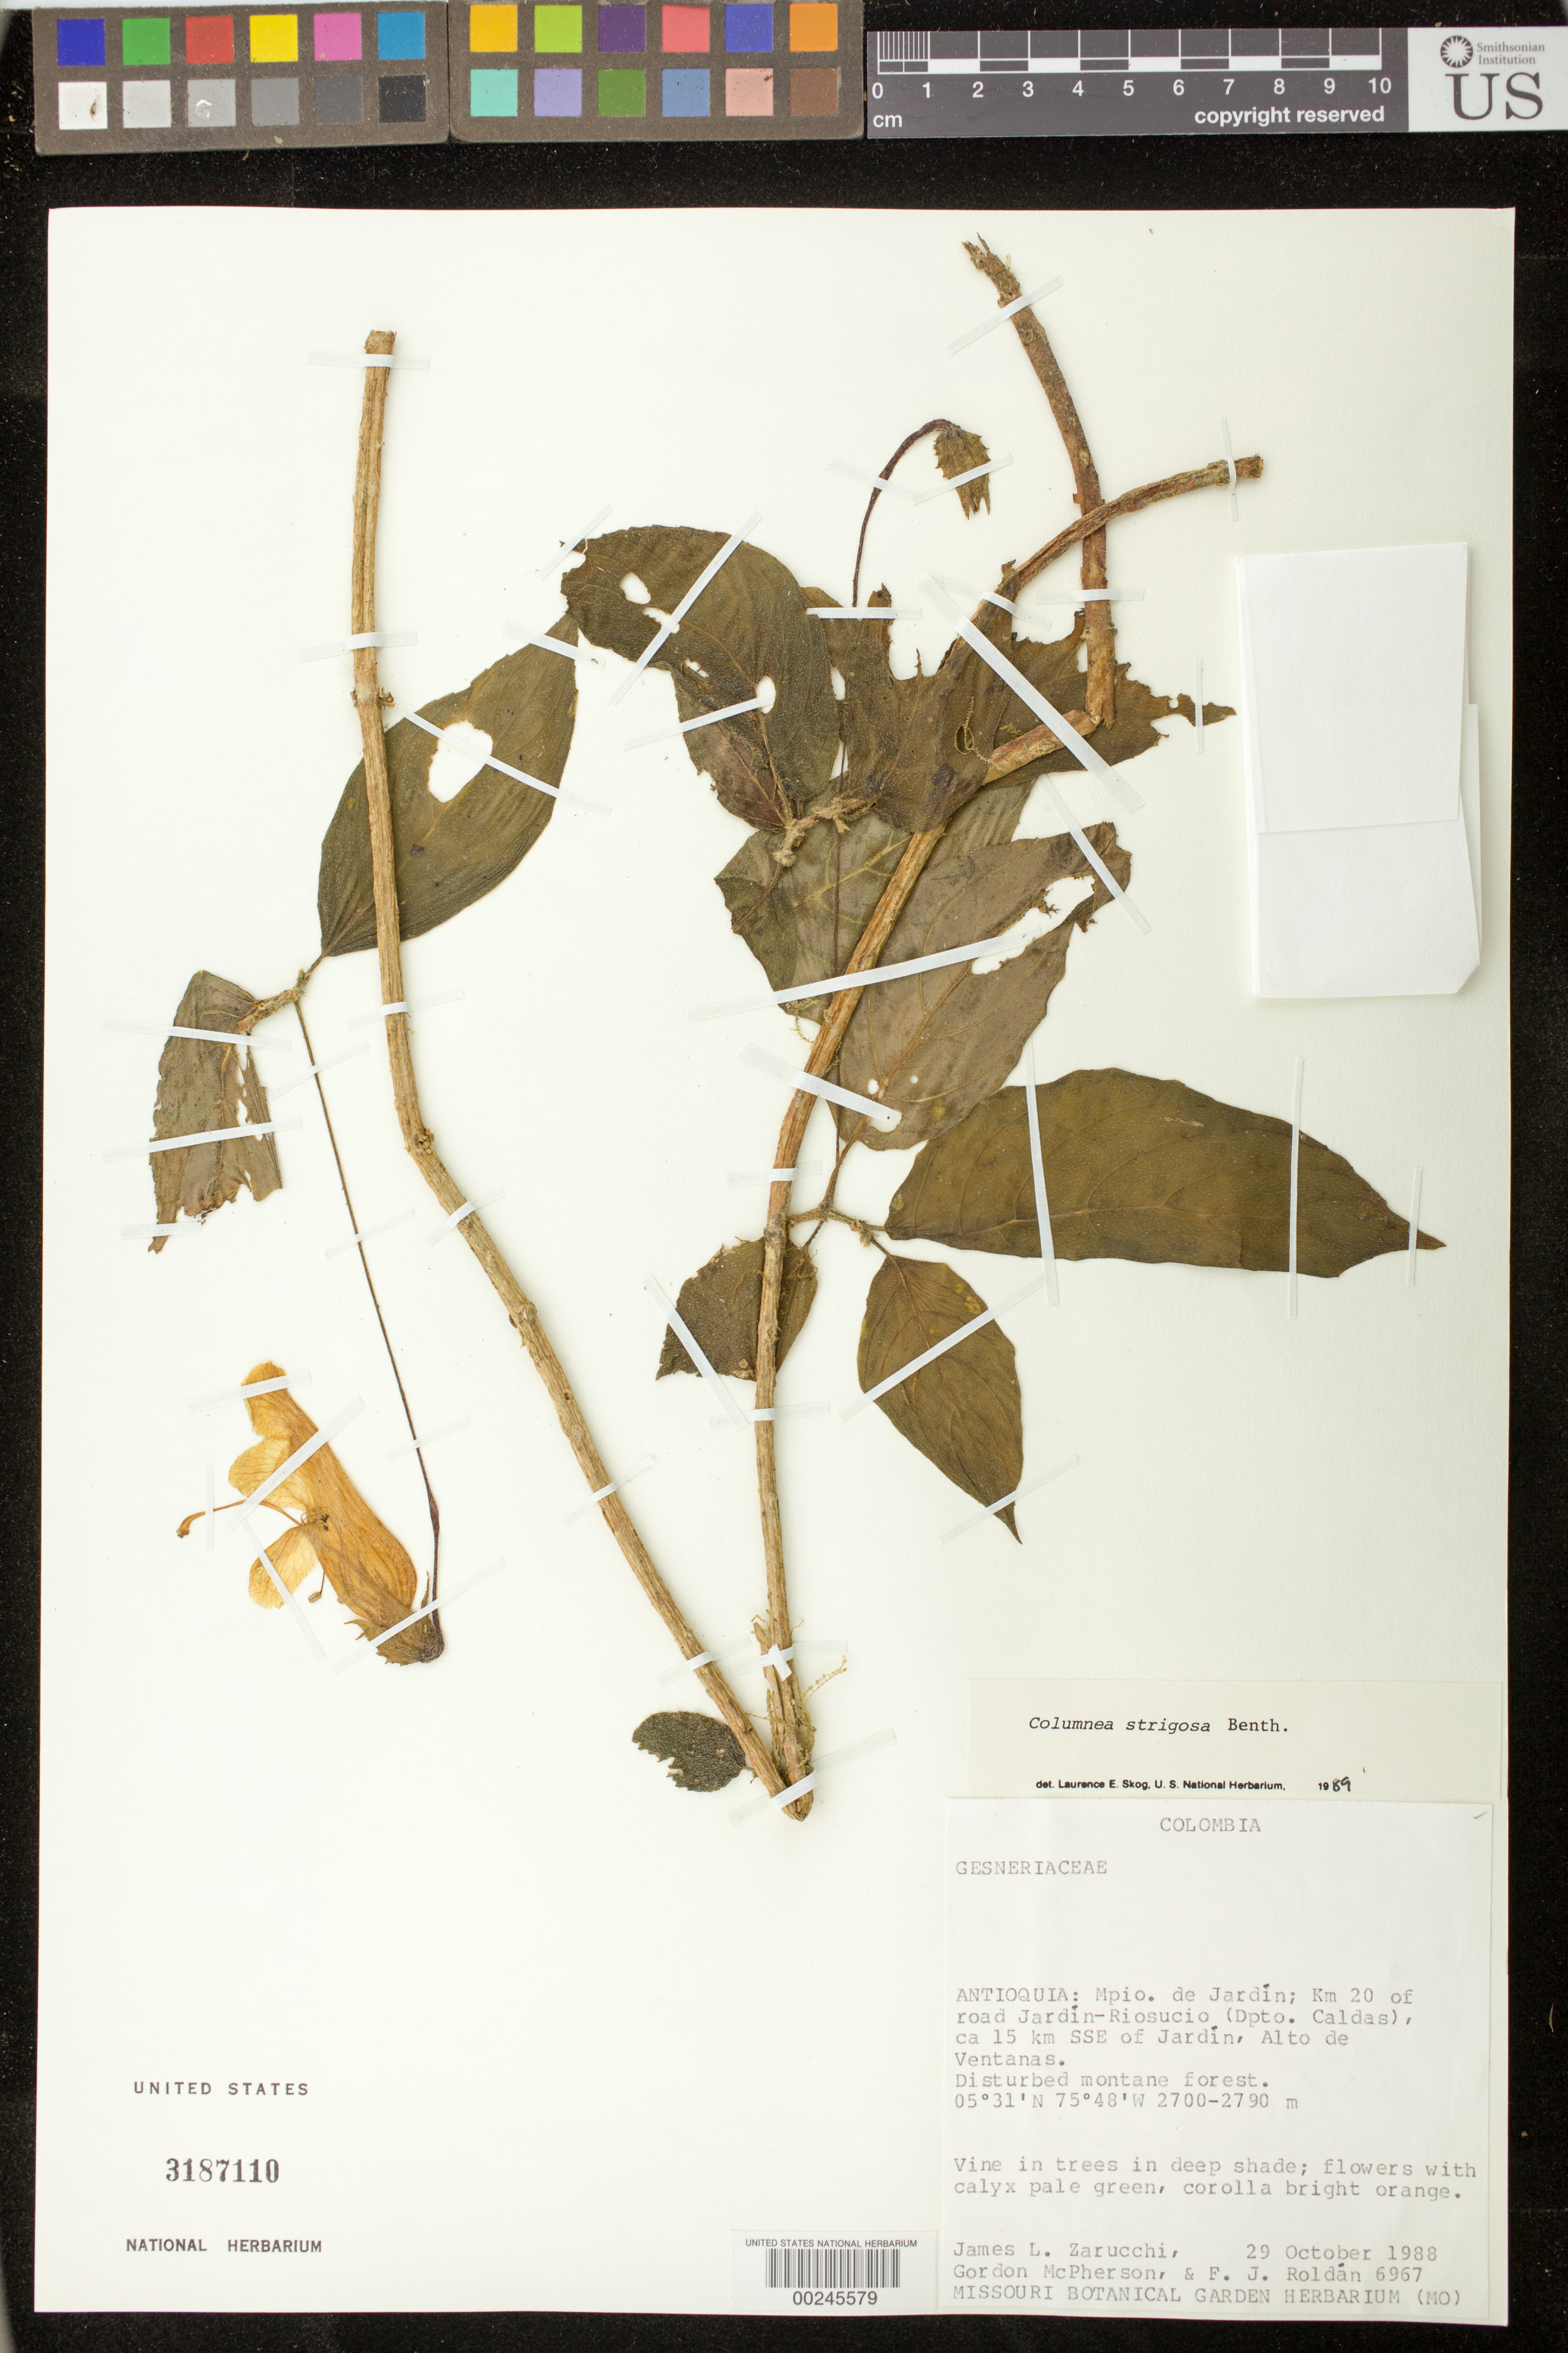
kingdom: Plantae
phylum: Tracheophyta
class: Magnoliopsida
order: Lamiales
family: Gesneriaceae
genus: Columnea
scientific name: Columnea strigosa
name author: Benth.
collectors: J. L. Zarucchi, G. D. McPherson & F. J. Roldán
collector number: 6967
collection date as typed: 29 Oct 1988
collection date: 1988-10-29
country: Colombia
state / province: Antioquia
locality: Mun. of Jardin, km 20 of road Jardin-Riosucio (dept of Caldas), ca 15 km SSE of Jardin, Alto de Ventanas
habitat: Disturbed montane forest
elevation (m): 2700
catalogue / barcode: US 3187110